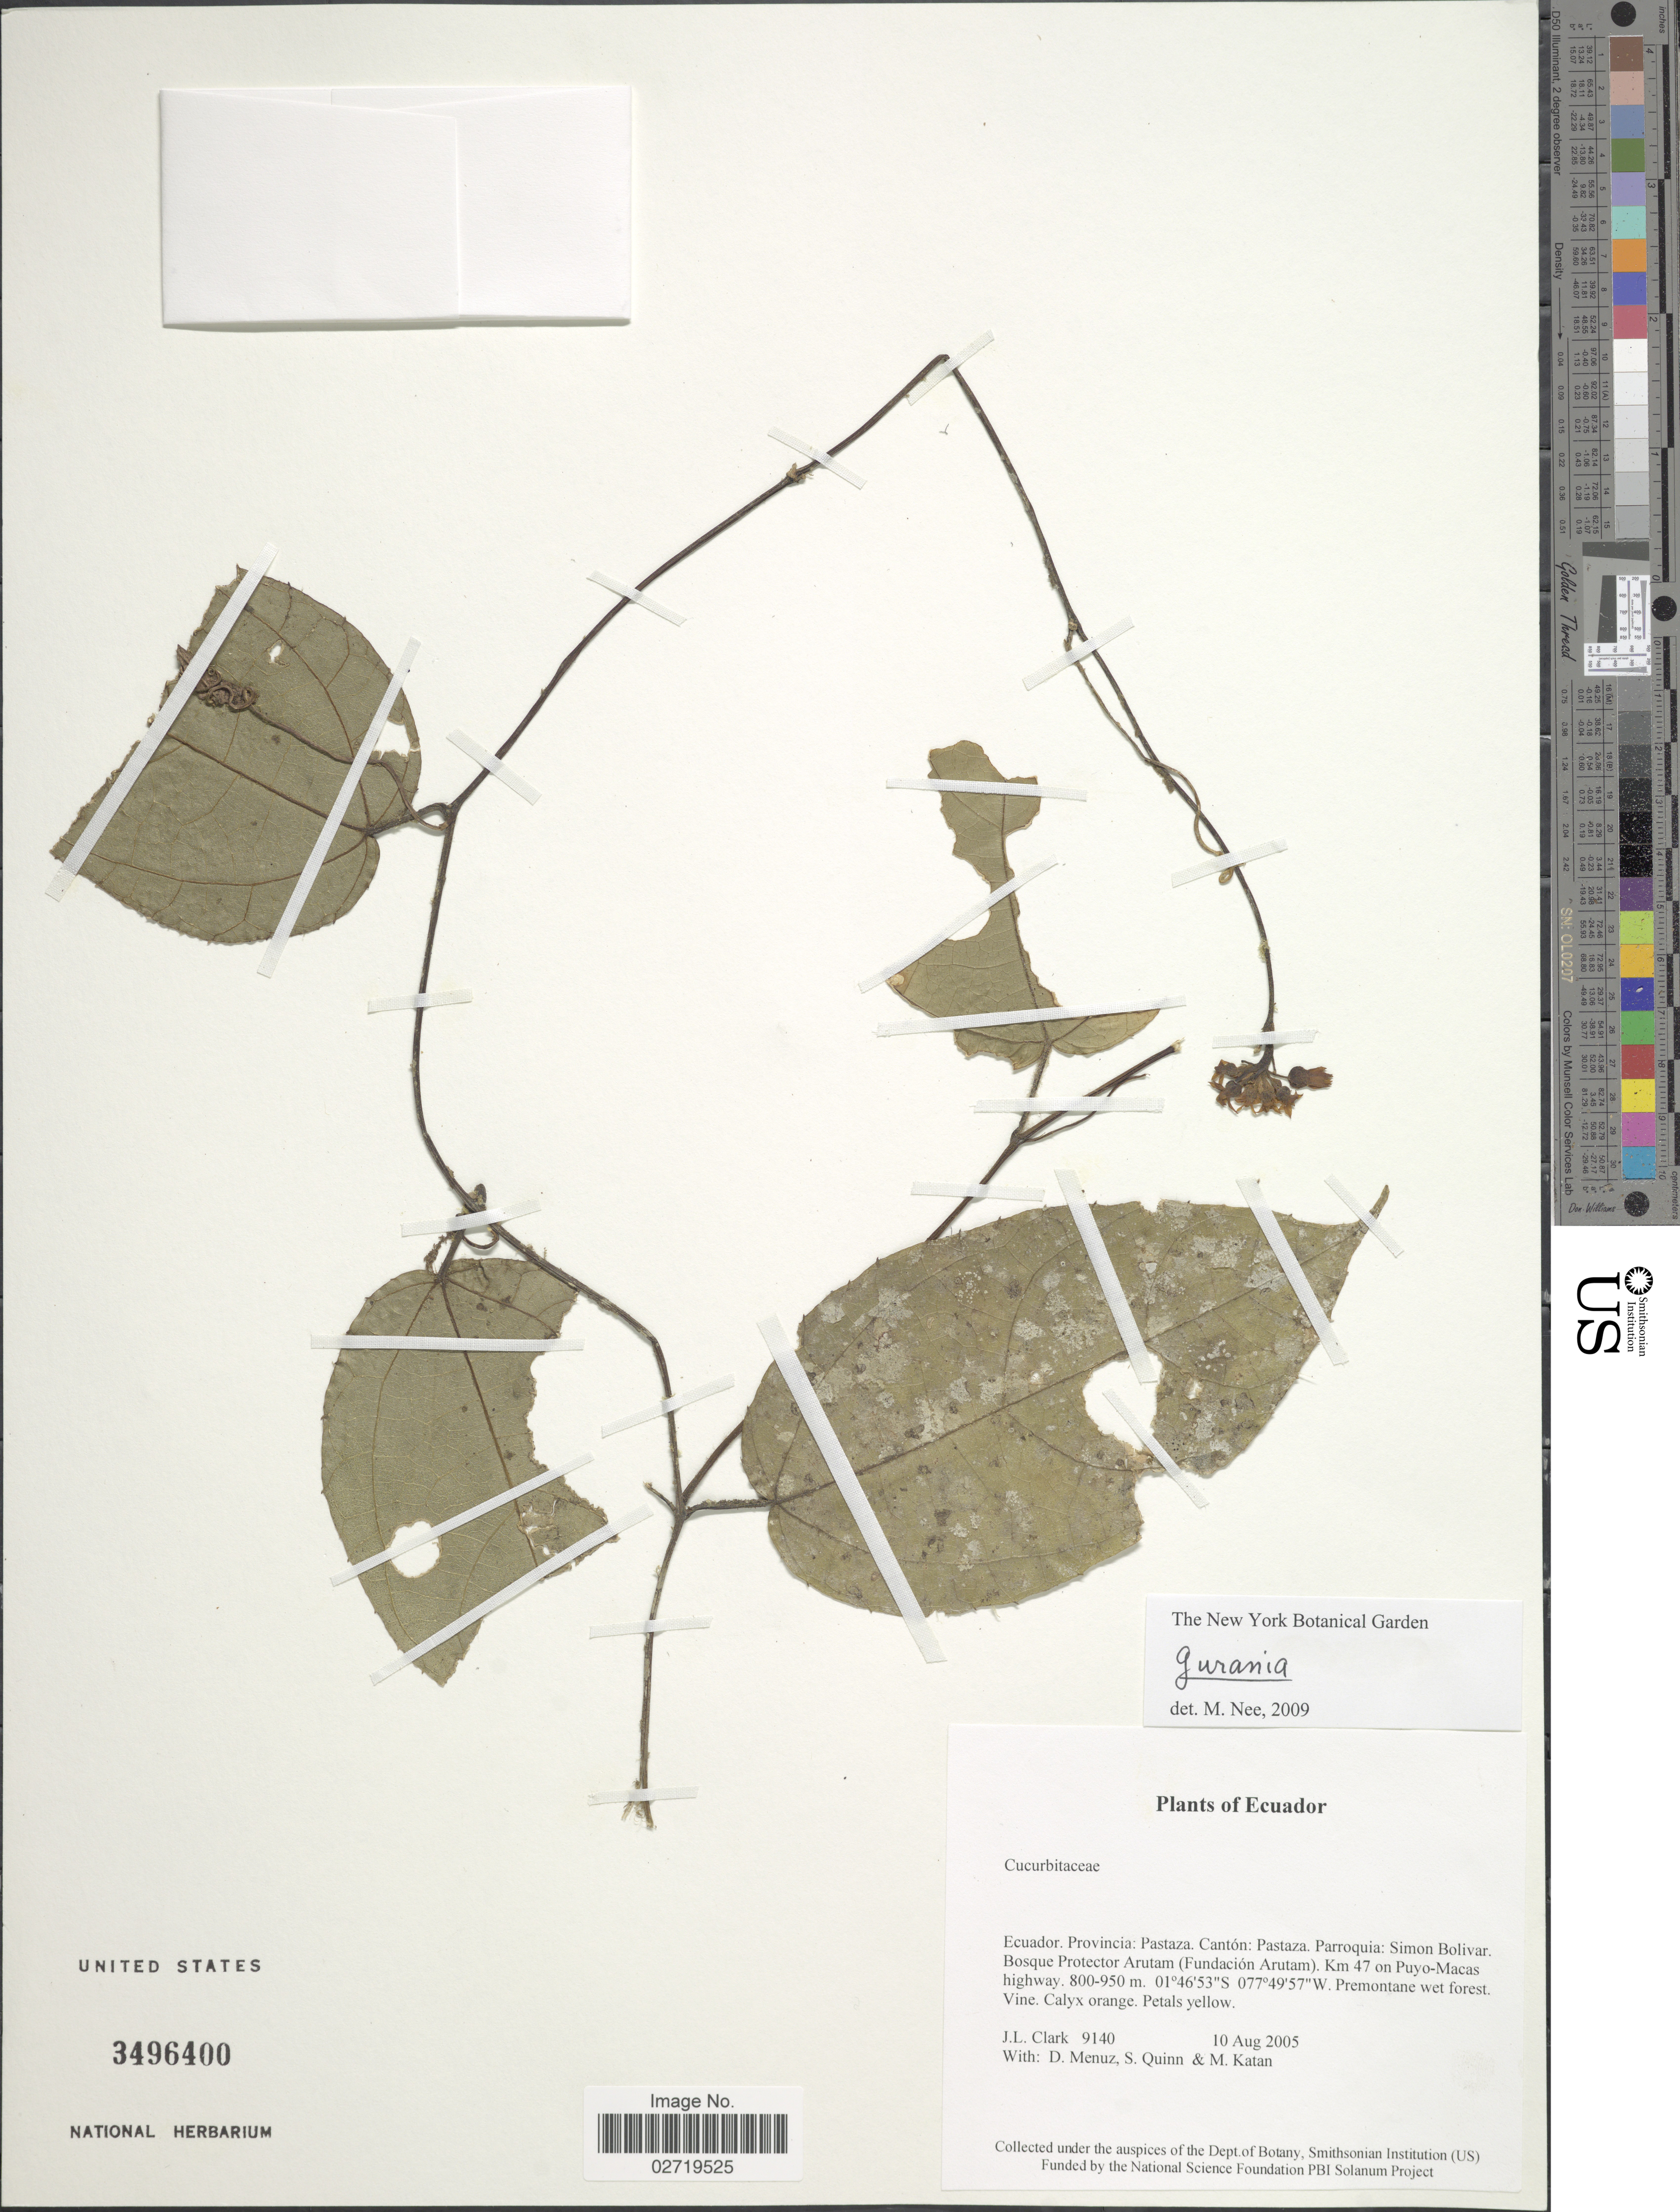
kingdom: Plantae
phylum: Tracheophyta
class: Magnoliopsida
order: Cucurbitales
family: Cucurbitaceae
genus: Gurania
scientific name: Gurania sp.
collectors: J. L. Clark, D. Menuz & M. Katan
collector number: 9140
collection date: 2005-08-10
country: Ecuador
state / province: Pastaza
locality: Cantón: Pastaza Parroquia; Simon Bolivar. Bosque Protector Arutam (Fundación Arutam). Km 47 on Puyo-Macas highway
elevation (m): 800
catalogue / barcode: US 3496400